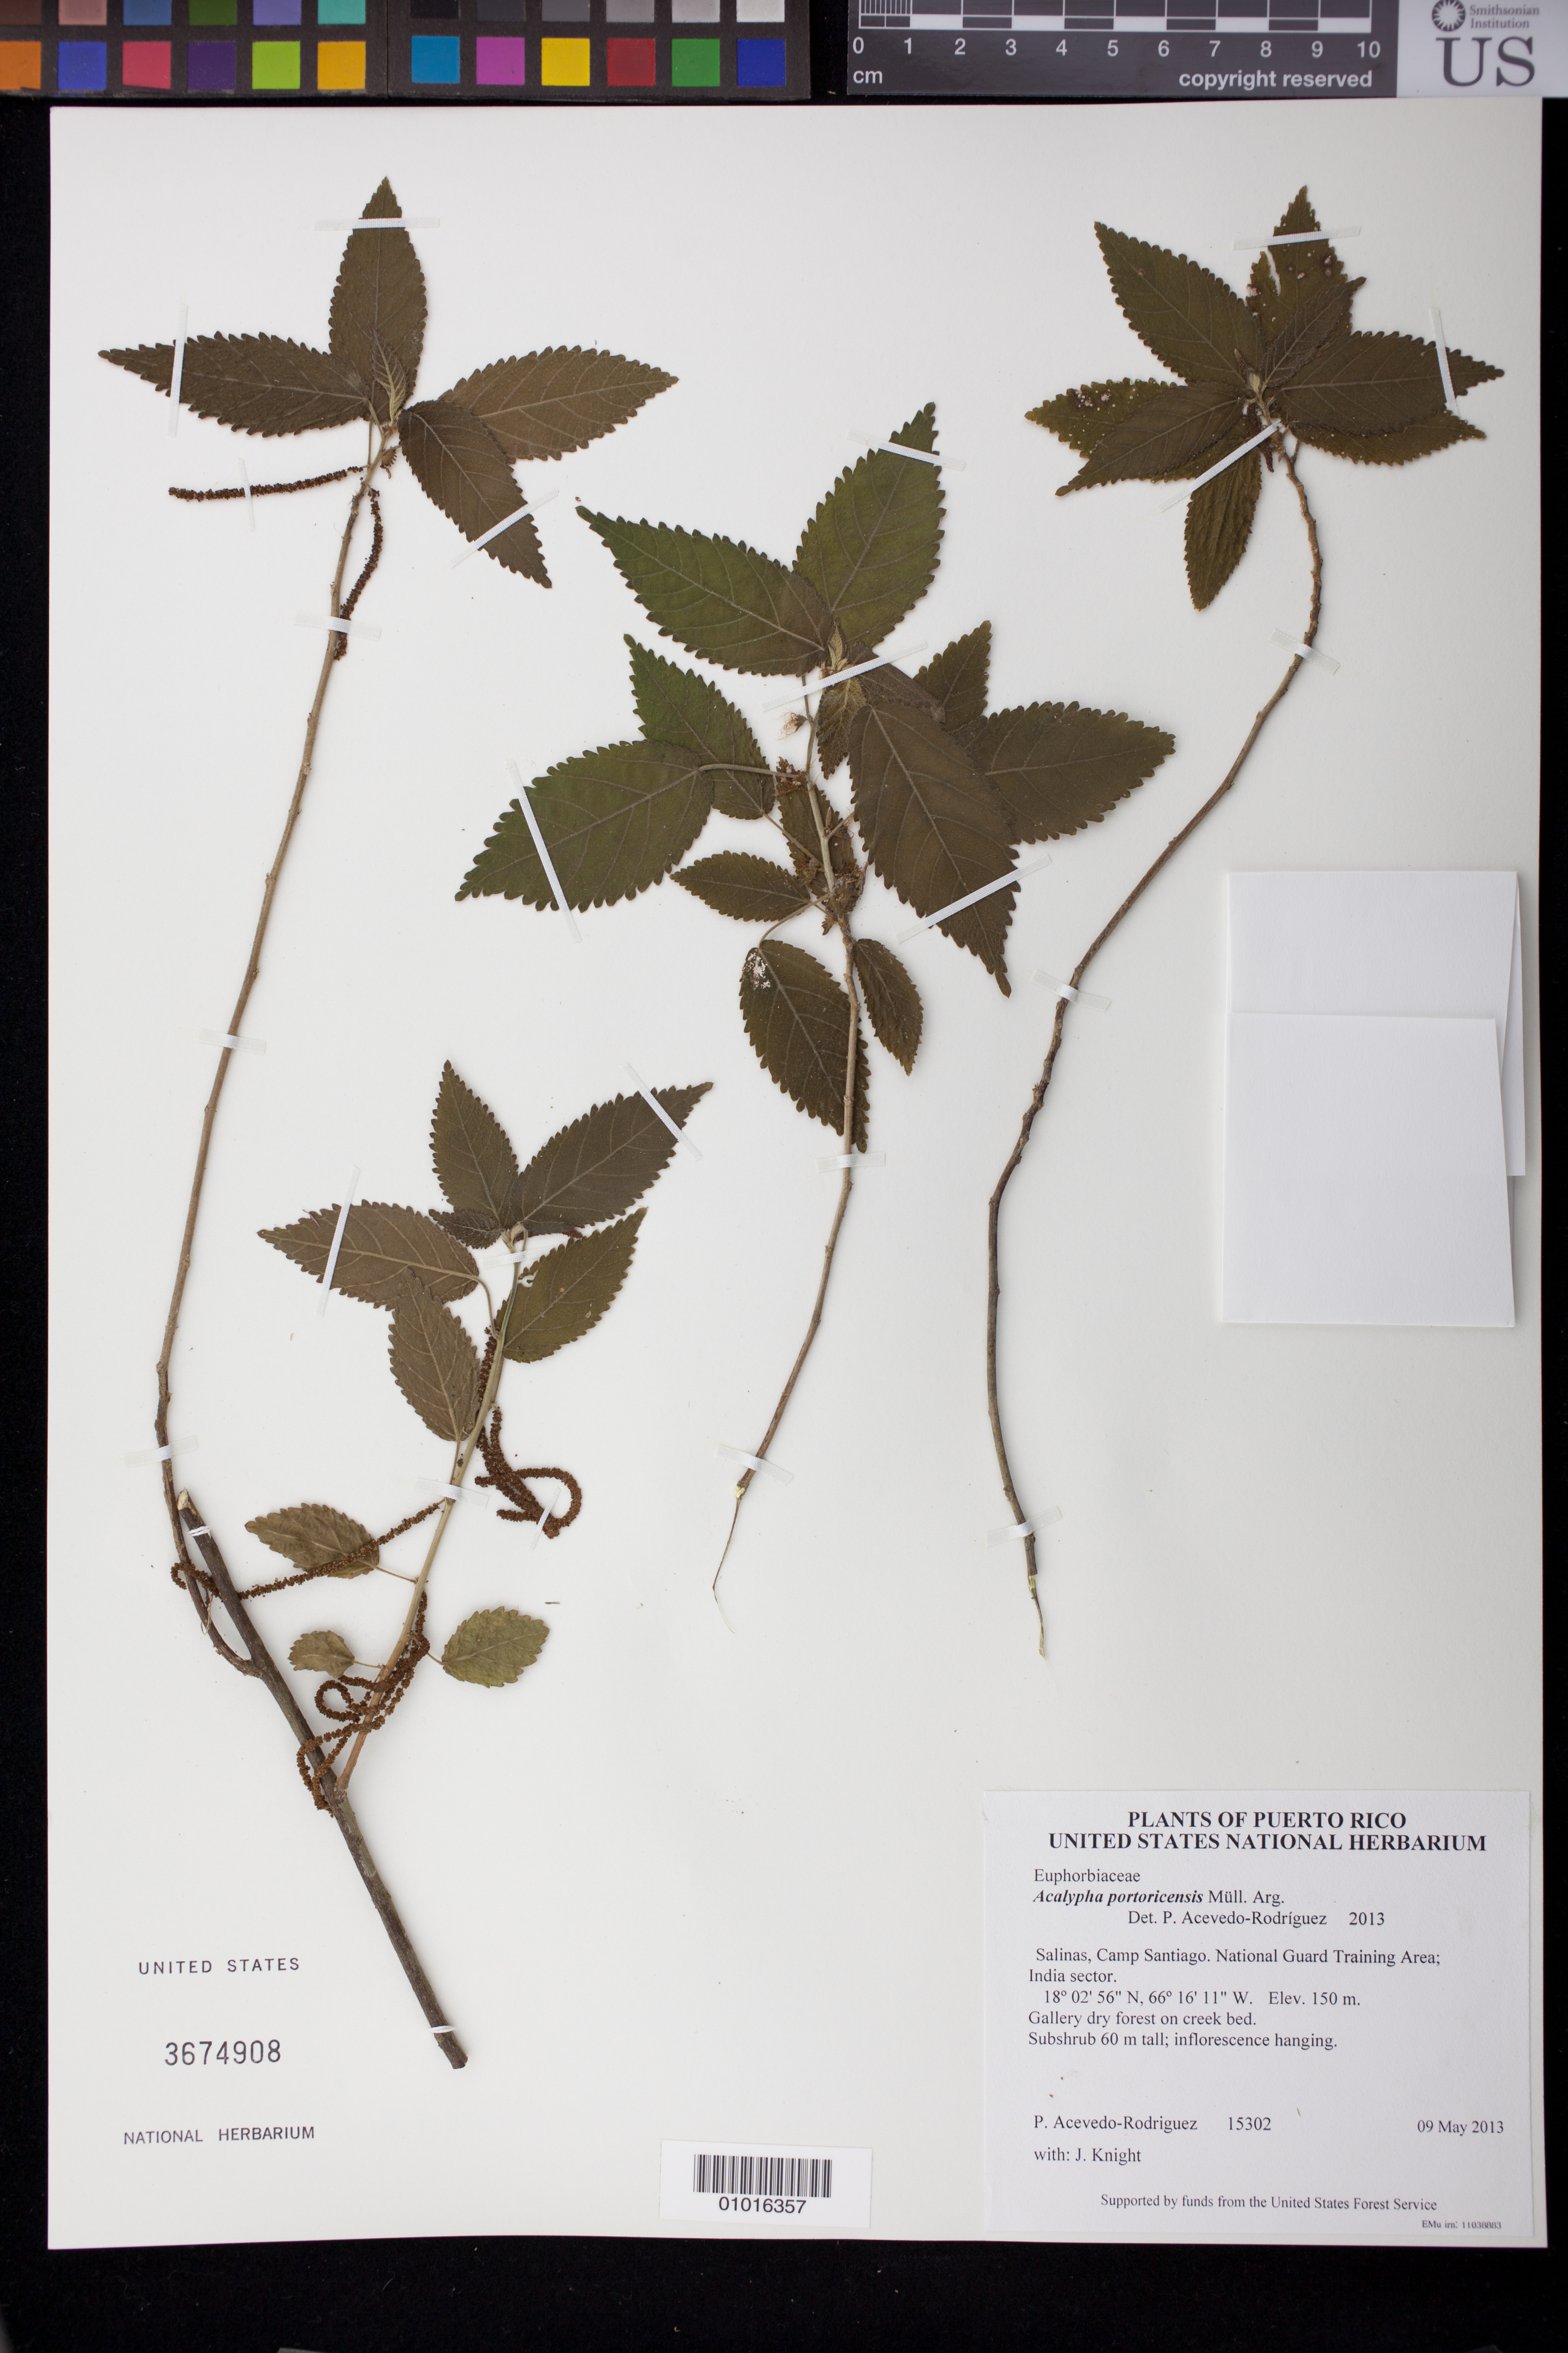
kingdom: Plantae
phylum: Tracheophyta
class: Magnoliopsida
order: Malpighiales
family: Euphorbiaceae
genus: Acalypha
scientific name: Acalypha portoricensis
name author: Müll. Arg.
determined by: Acevedo-Rodríguez, P., (BOT), Smithsonian Institution - National Museum of Natural History (UNITED STATES)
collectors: P. Acevedo-Rodr. & J. Knight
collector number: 15302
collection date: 2013-05-09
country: Puerto Rico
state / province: Salinas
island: Puerto Rico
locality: Camp Santiago. National Guard Training Area; India sector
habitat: Gallery dry forest on creek bed.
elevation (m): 150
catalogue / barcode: US 3674908